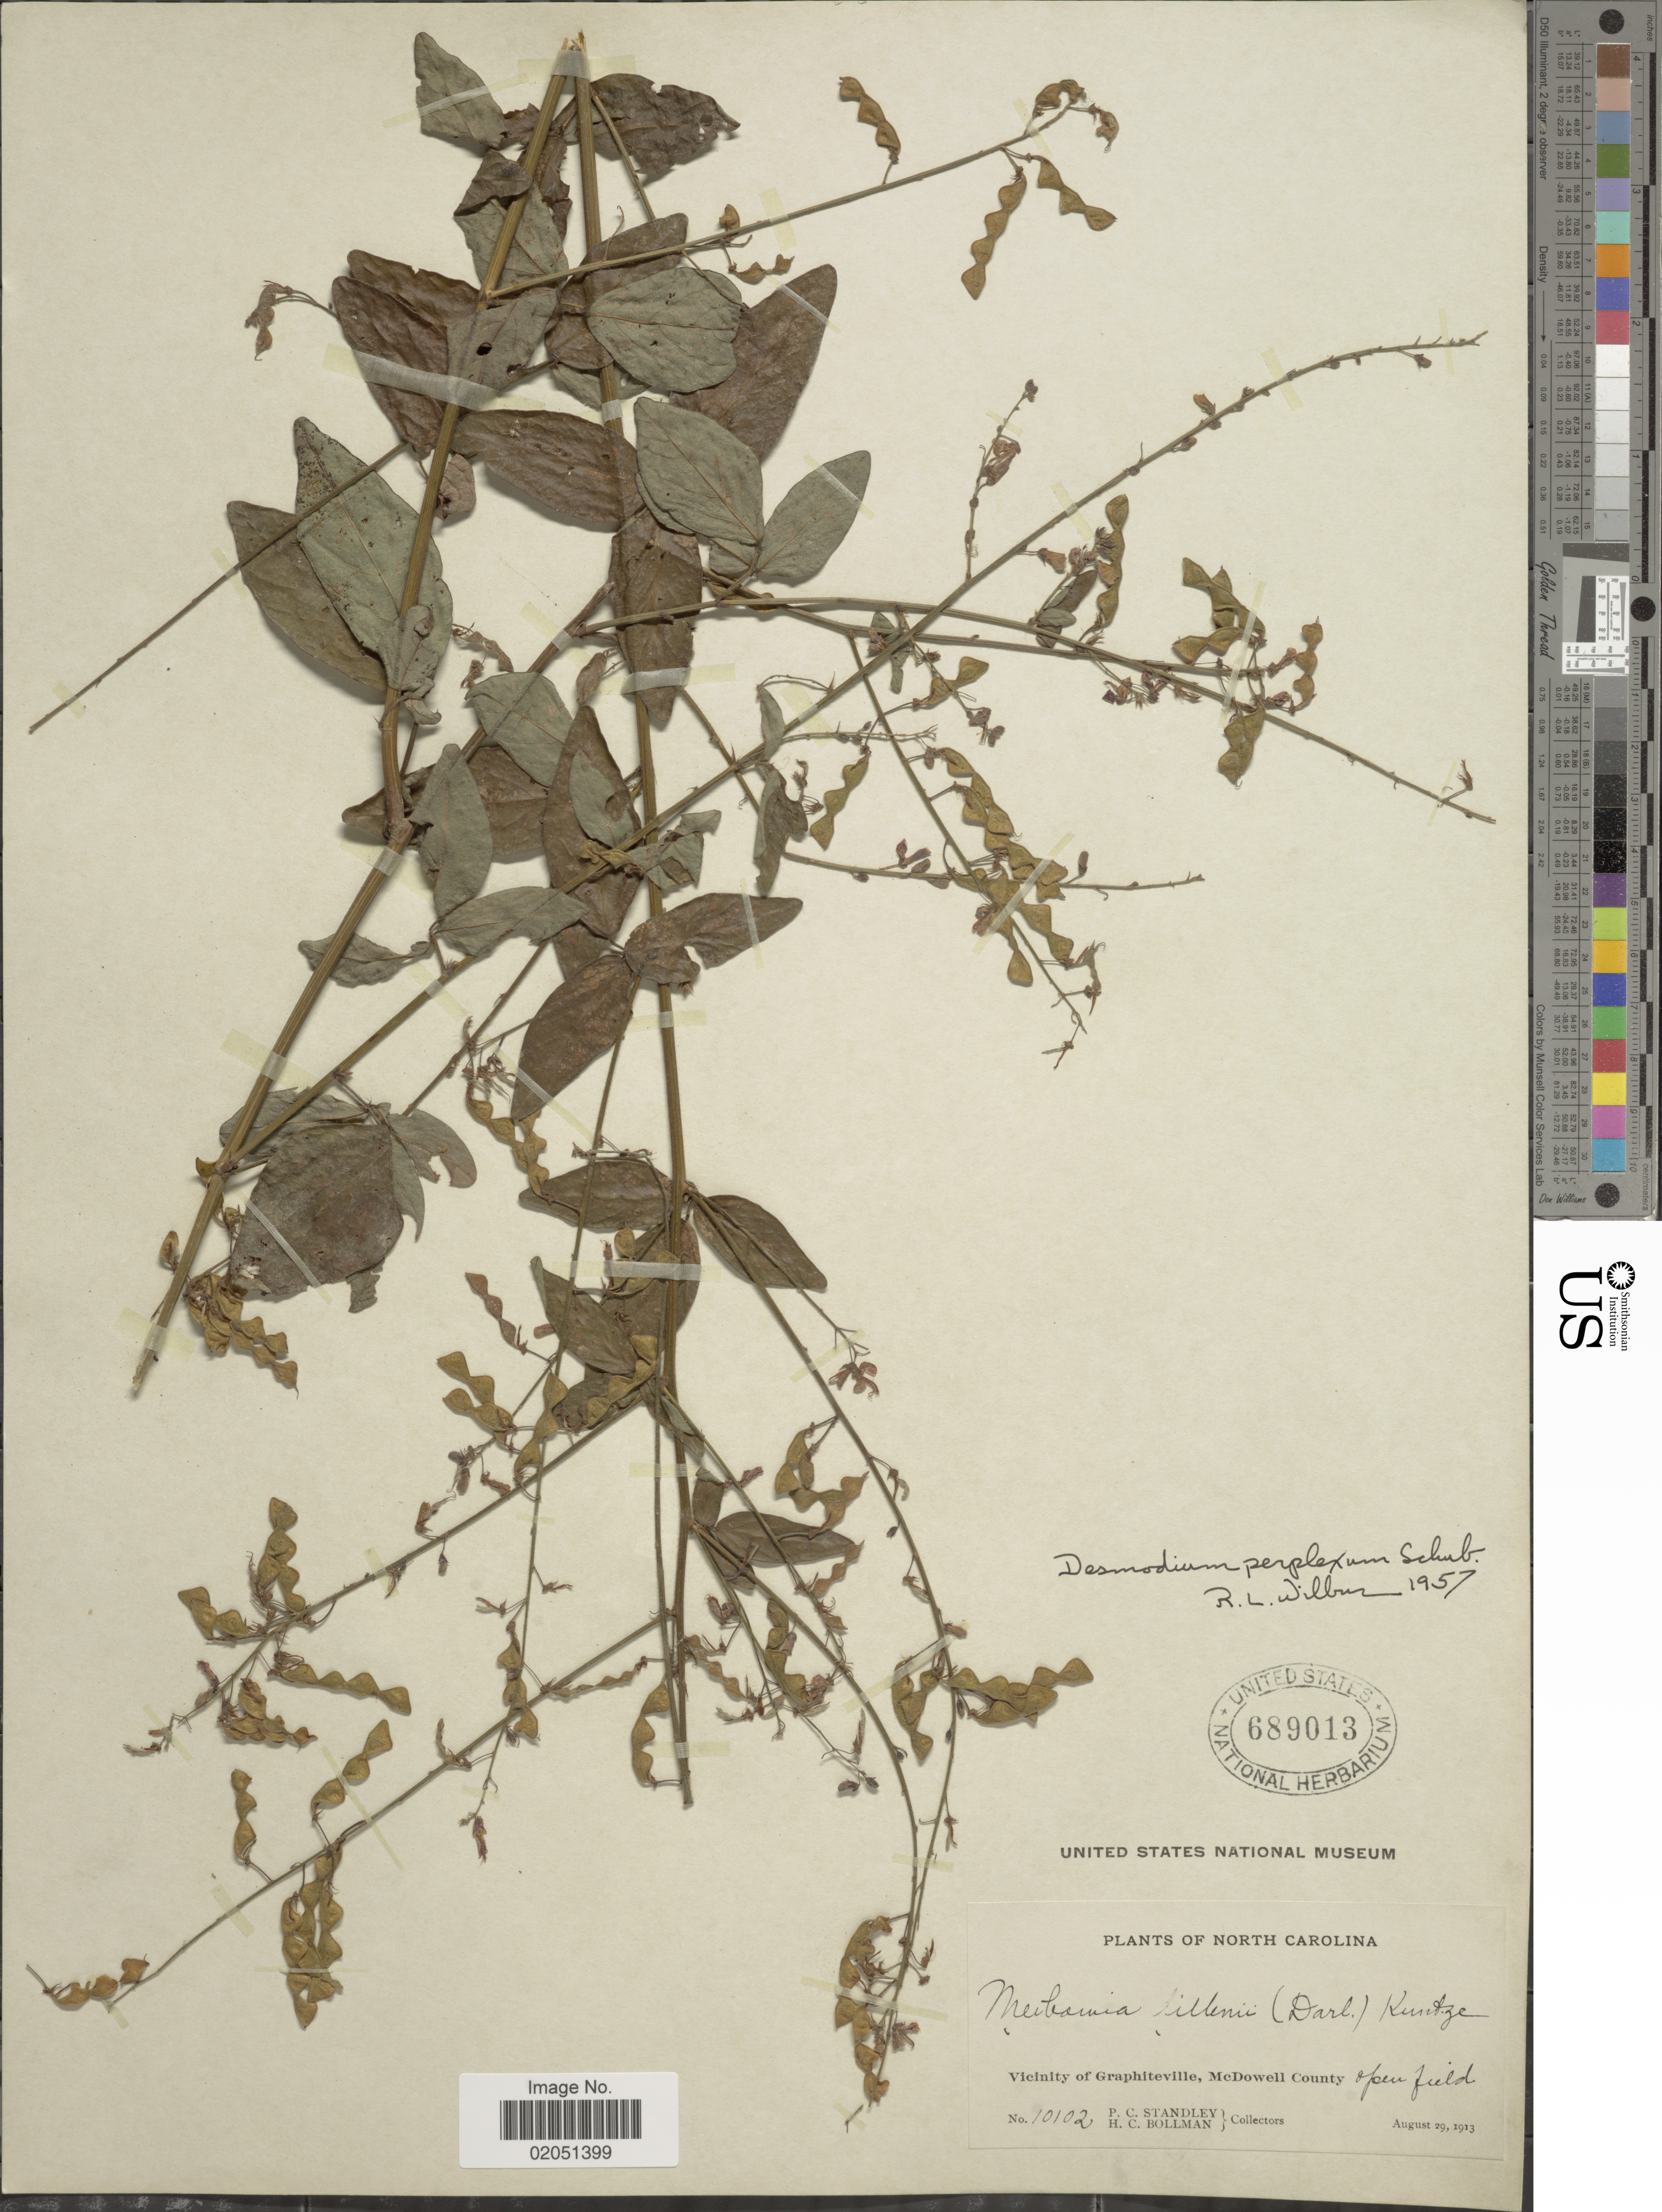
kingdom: Plantae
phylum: Tracheophyta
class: Magnoliopsida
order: Fabales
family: Fabaceae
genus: Desmodium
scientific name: Desmodium perplexum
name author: B.G. Schub.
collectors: P. C. Standley & H. C. Bollman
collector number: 10102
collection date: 1913-08-29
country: United States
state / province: North Carolina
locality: Vicinity of graphiteville, McDowell County, open field.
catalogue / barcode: US 689013